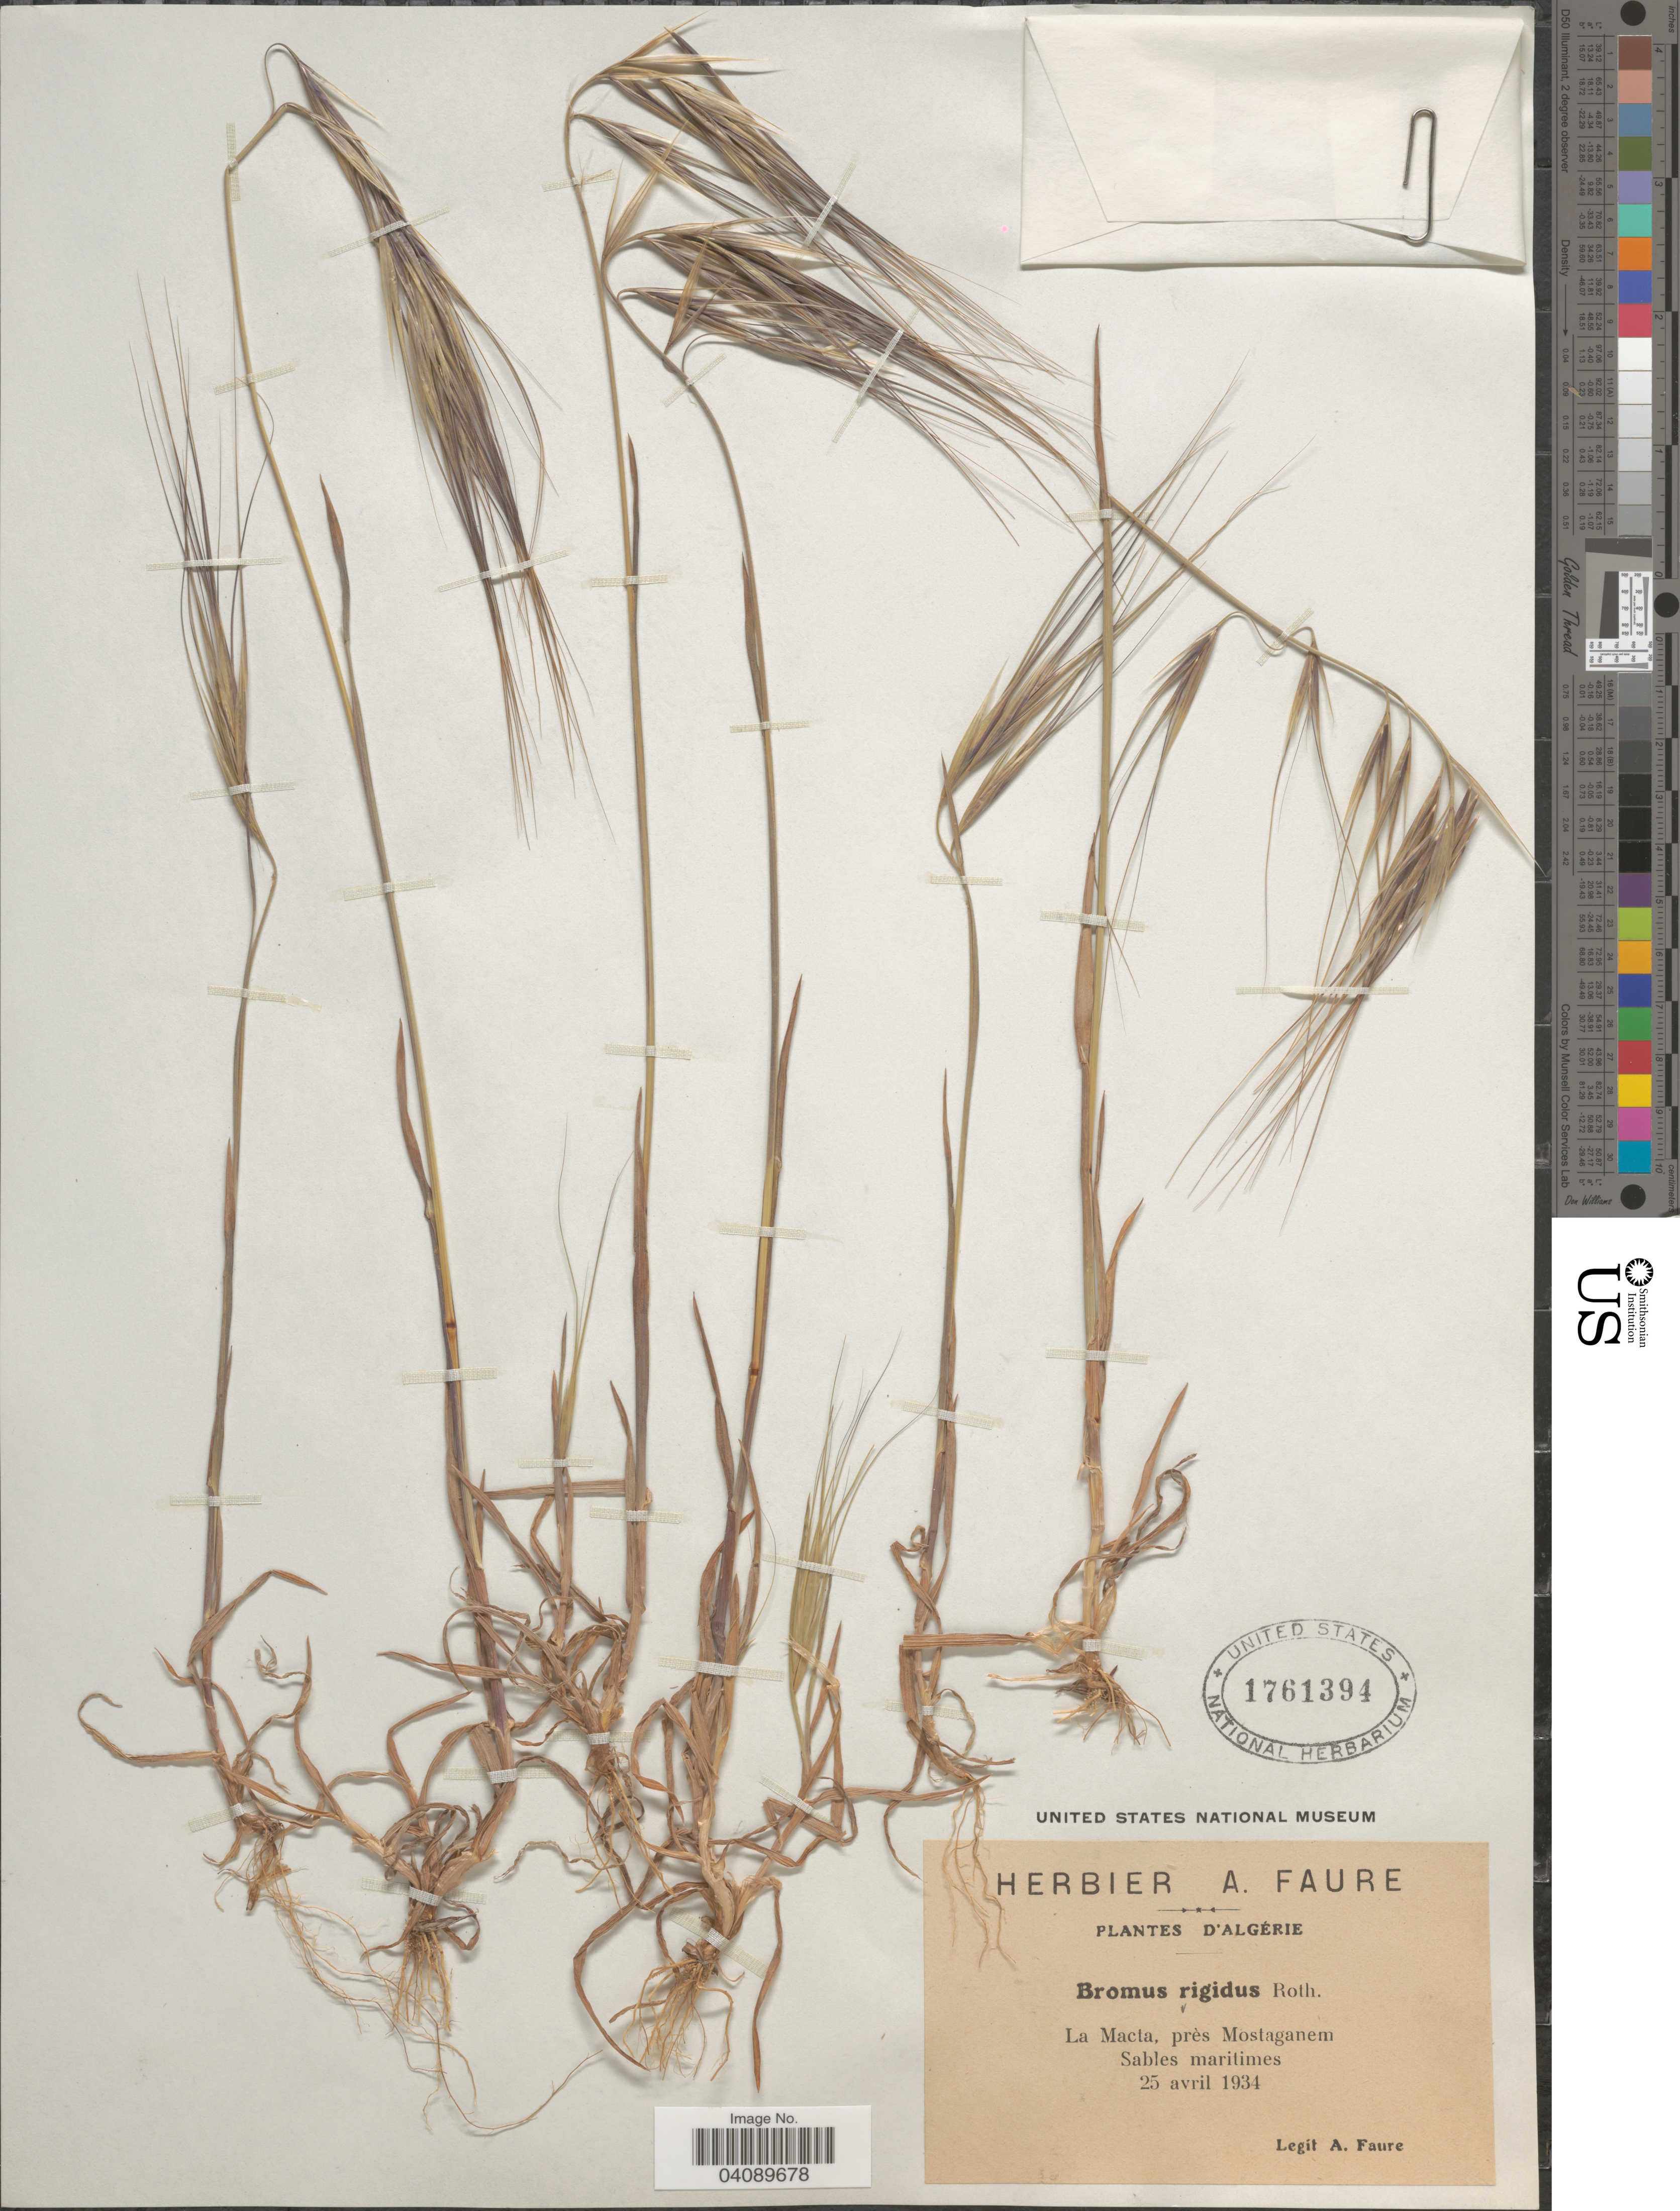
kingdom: Plantae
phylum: Tracheophyta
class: Liliopsida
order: Poales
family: Poaceae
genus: Bromus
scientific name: Bromus rigidus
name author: Roth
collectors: A. Faure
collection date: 1934-04-25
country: Algeria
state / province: Mostaganem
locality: Algérie. La Macta, près Mostaganem. Sables maritimes.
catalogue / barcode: US 1761394